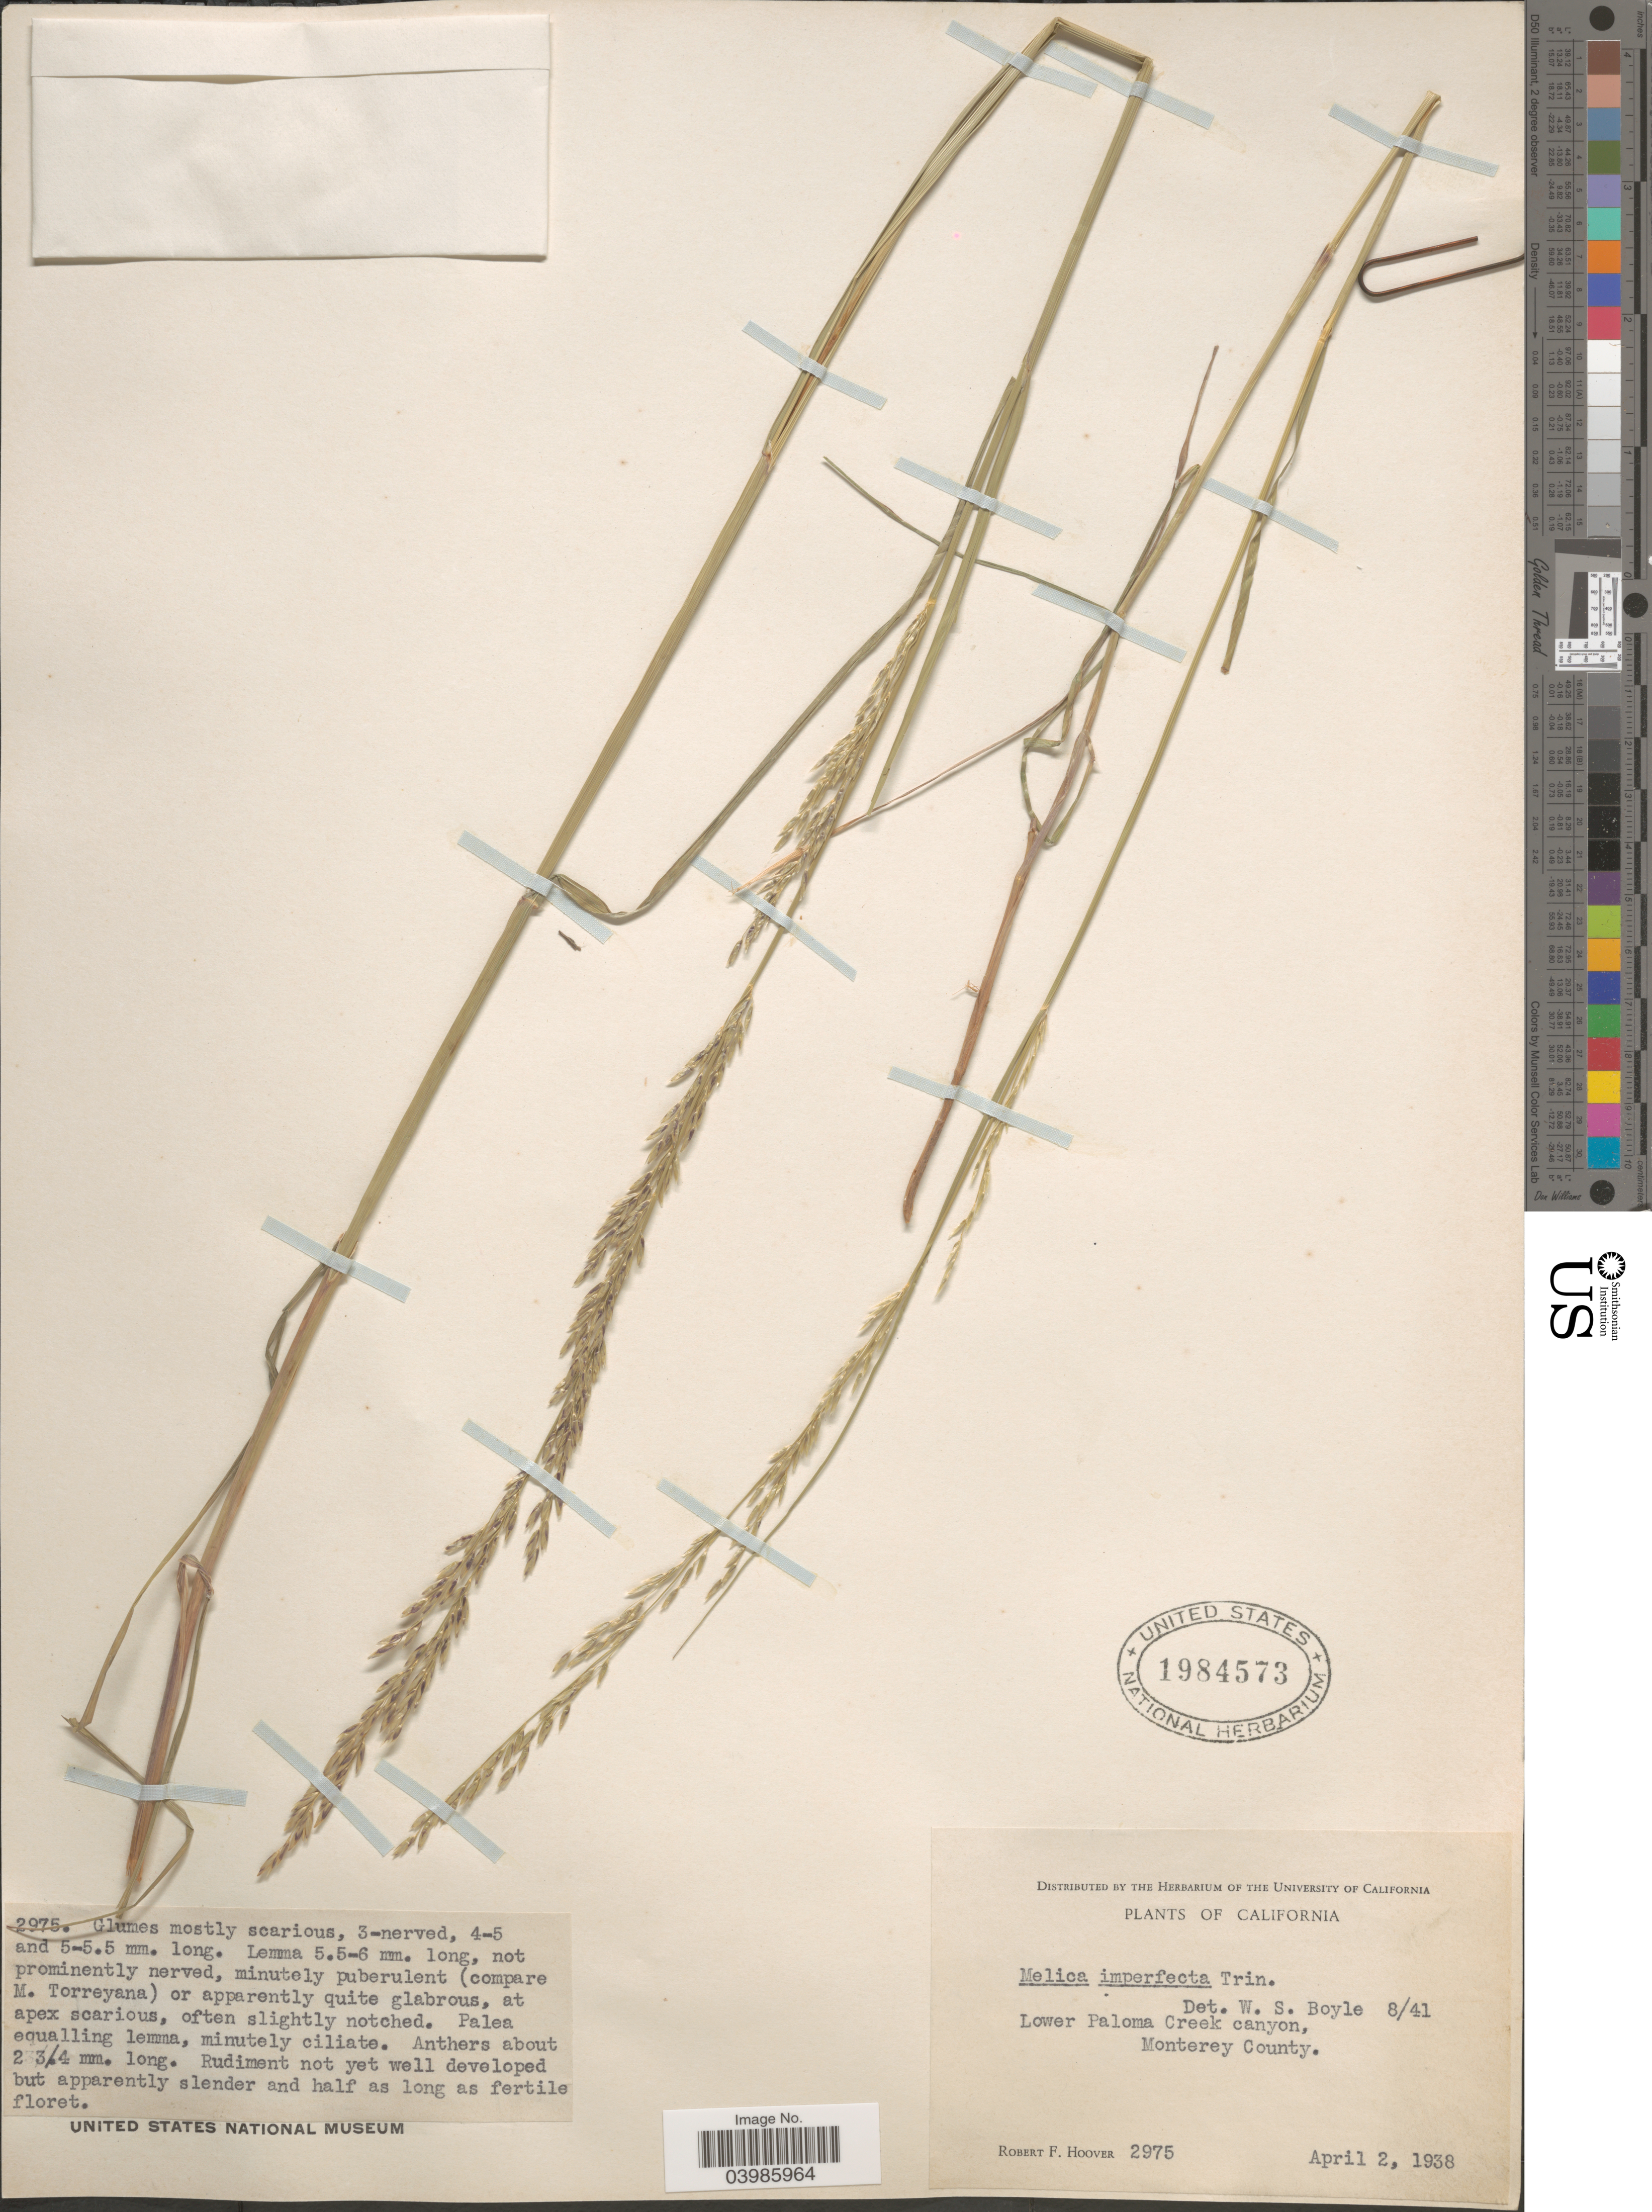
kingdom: Plantae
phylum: Tracheophyta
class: Liliopsida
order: Poales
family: Poaceae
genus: Melica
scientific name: Melica imperfecta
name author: Trin.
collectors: R. F. Hoover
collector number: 2975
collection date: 1938-04-02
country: United States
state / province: California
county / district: Monterey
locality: Lower Paloma Creek canyon, Monterey County.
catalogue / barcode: US 1984573